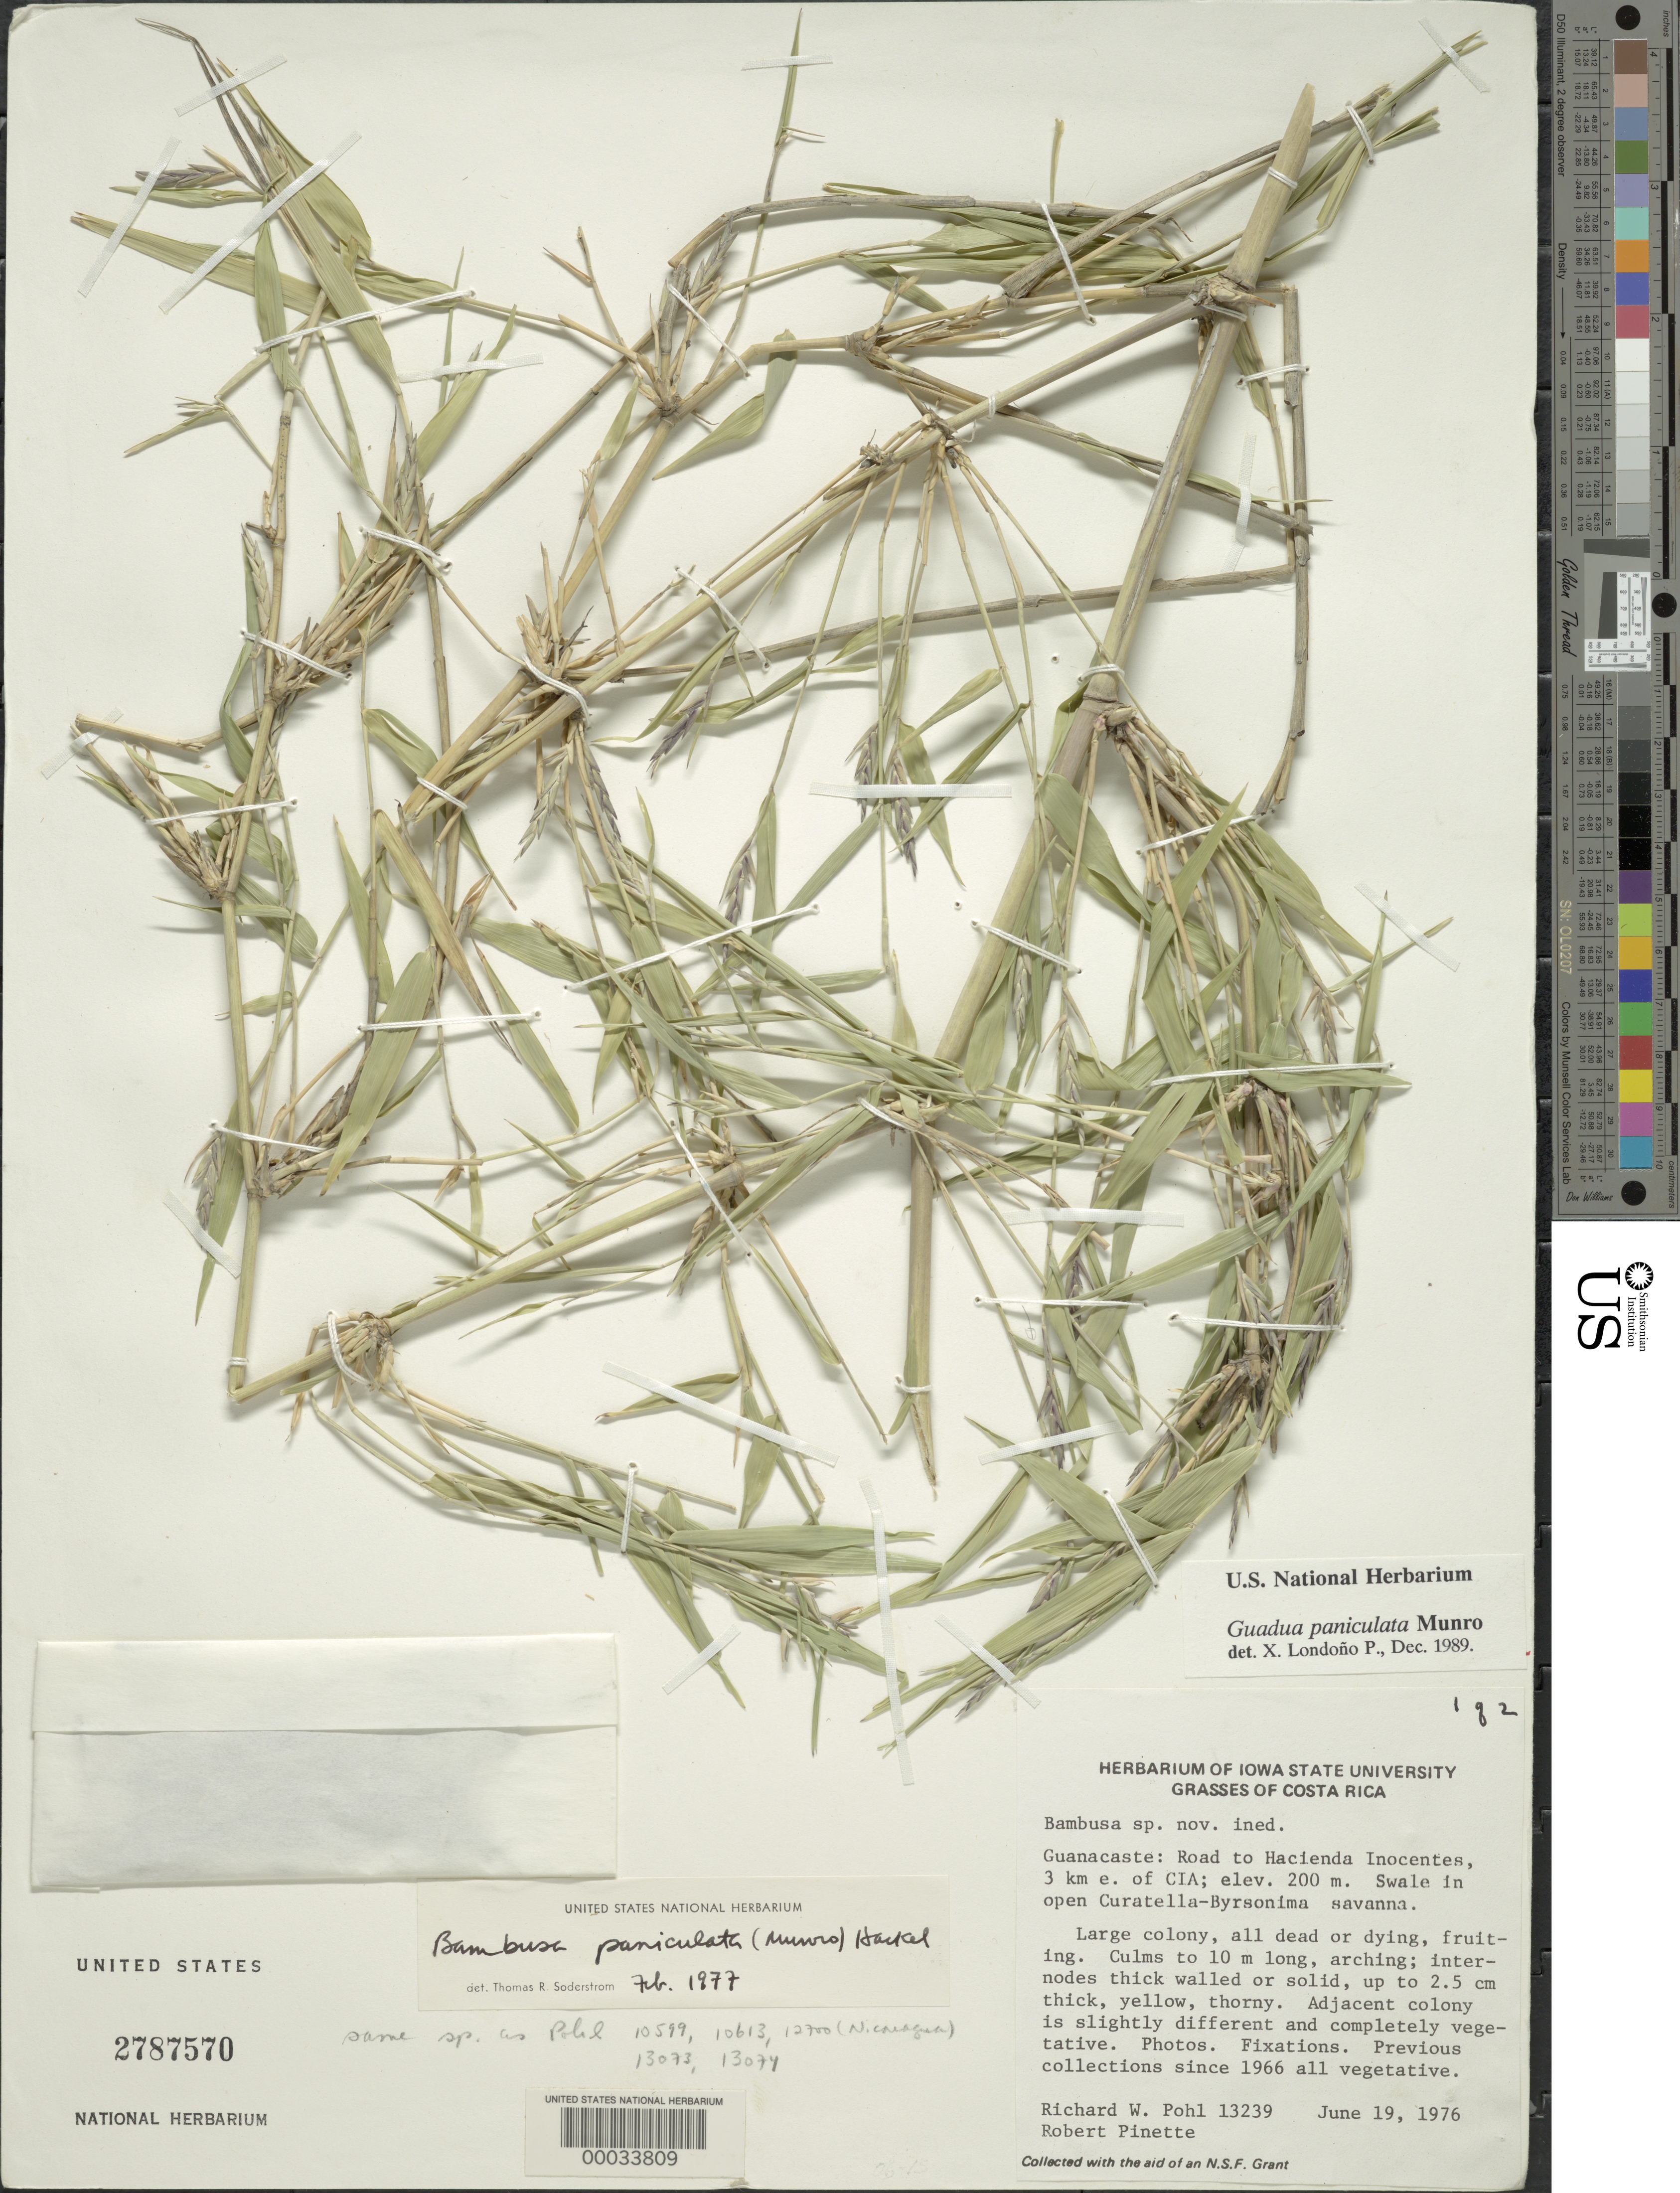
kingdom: Plantae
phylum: Tracheophyta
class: Liliopsida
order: Poales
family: Poaceae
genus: Guadua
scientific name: Guadua paniculata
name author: Munro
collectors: R. W. Pohl & R. Pinette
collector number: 13239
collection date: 1976-06-19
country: Costa Rica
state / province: Guanacaste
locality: Hacineda Inocentes, 3 km E of CIA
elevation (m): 200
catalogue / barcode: US 2787570